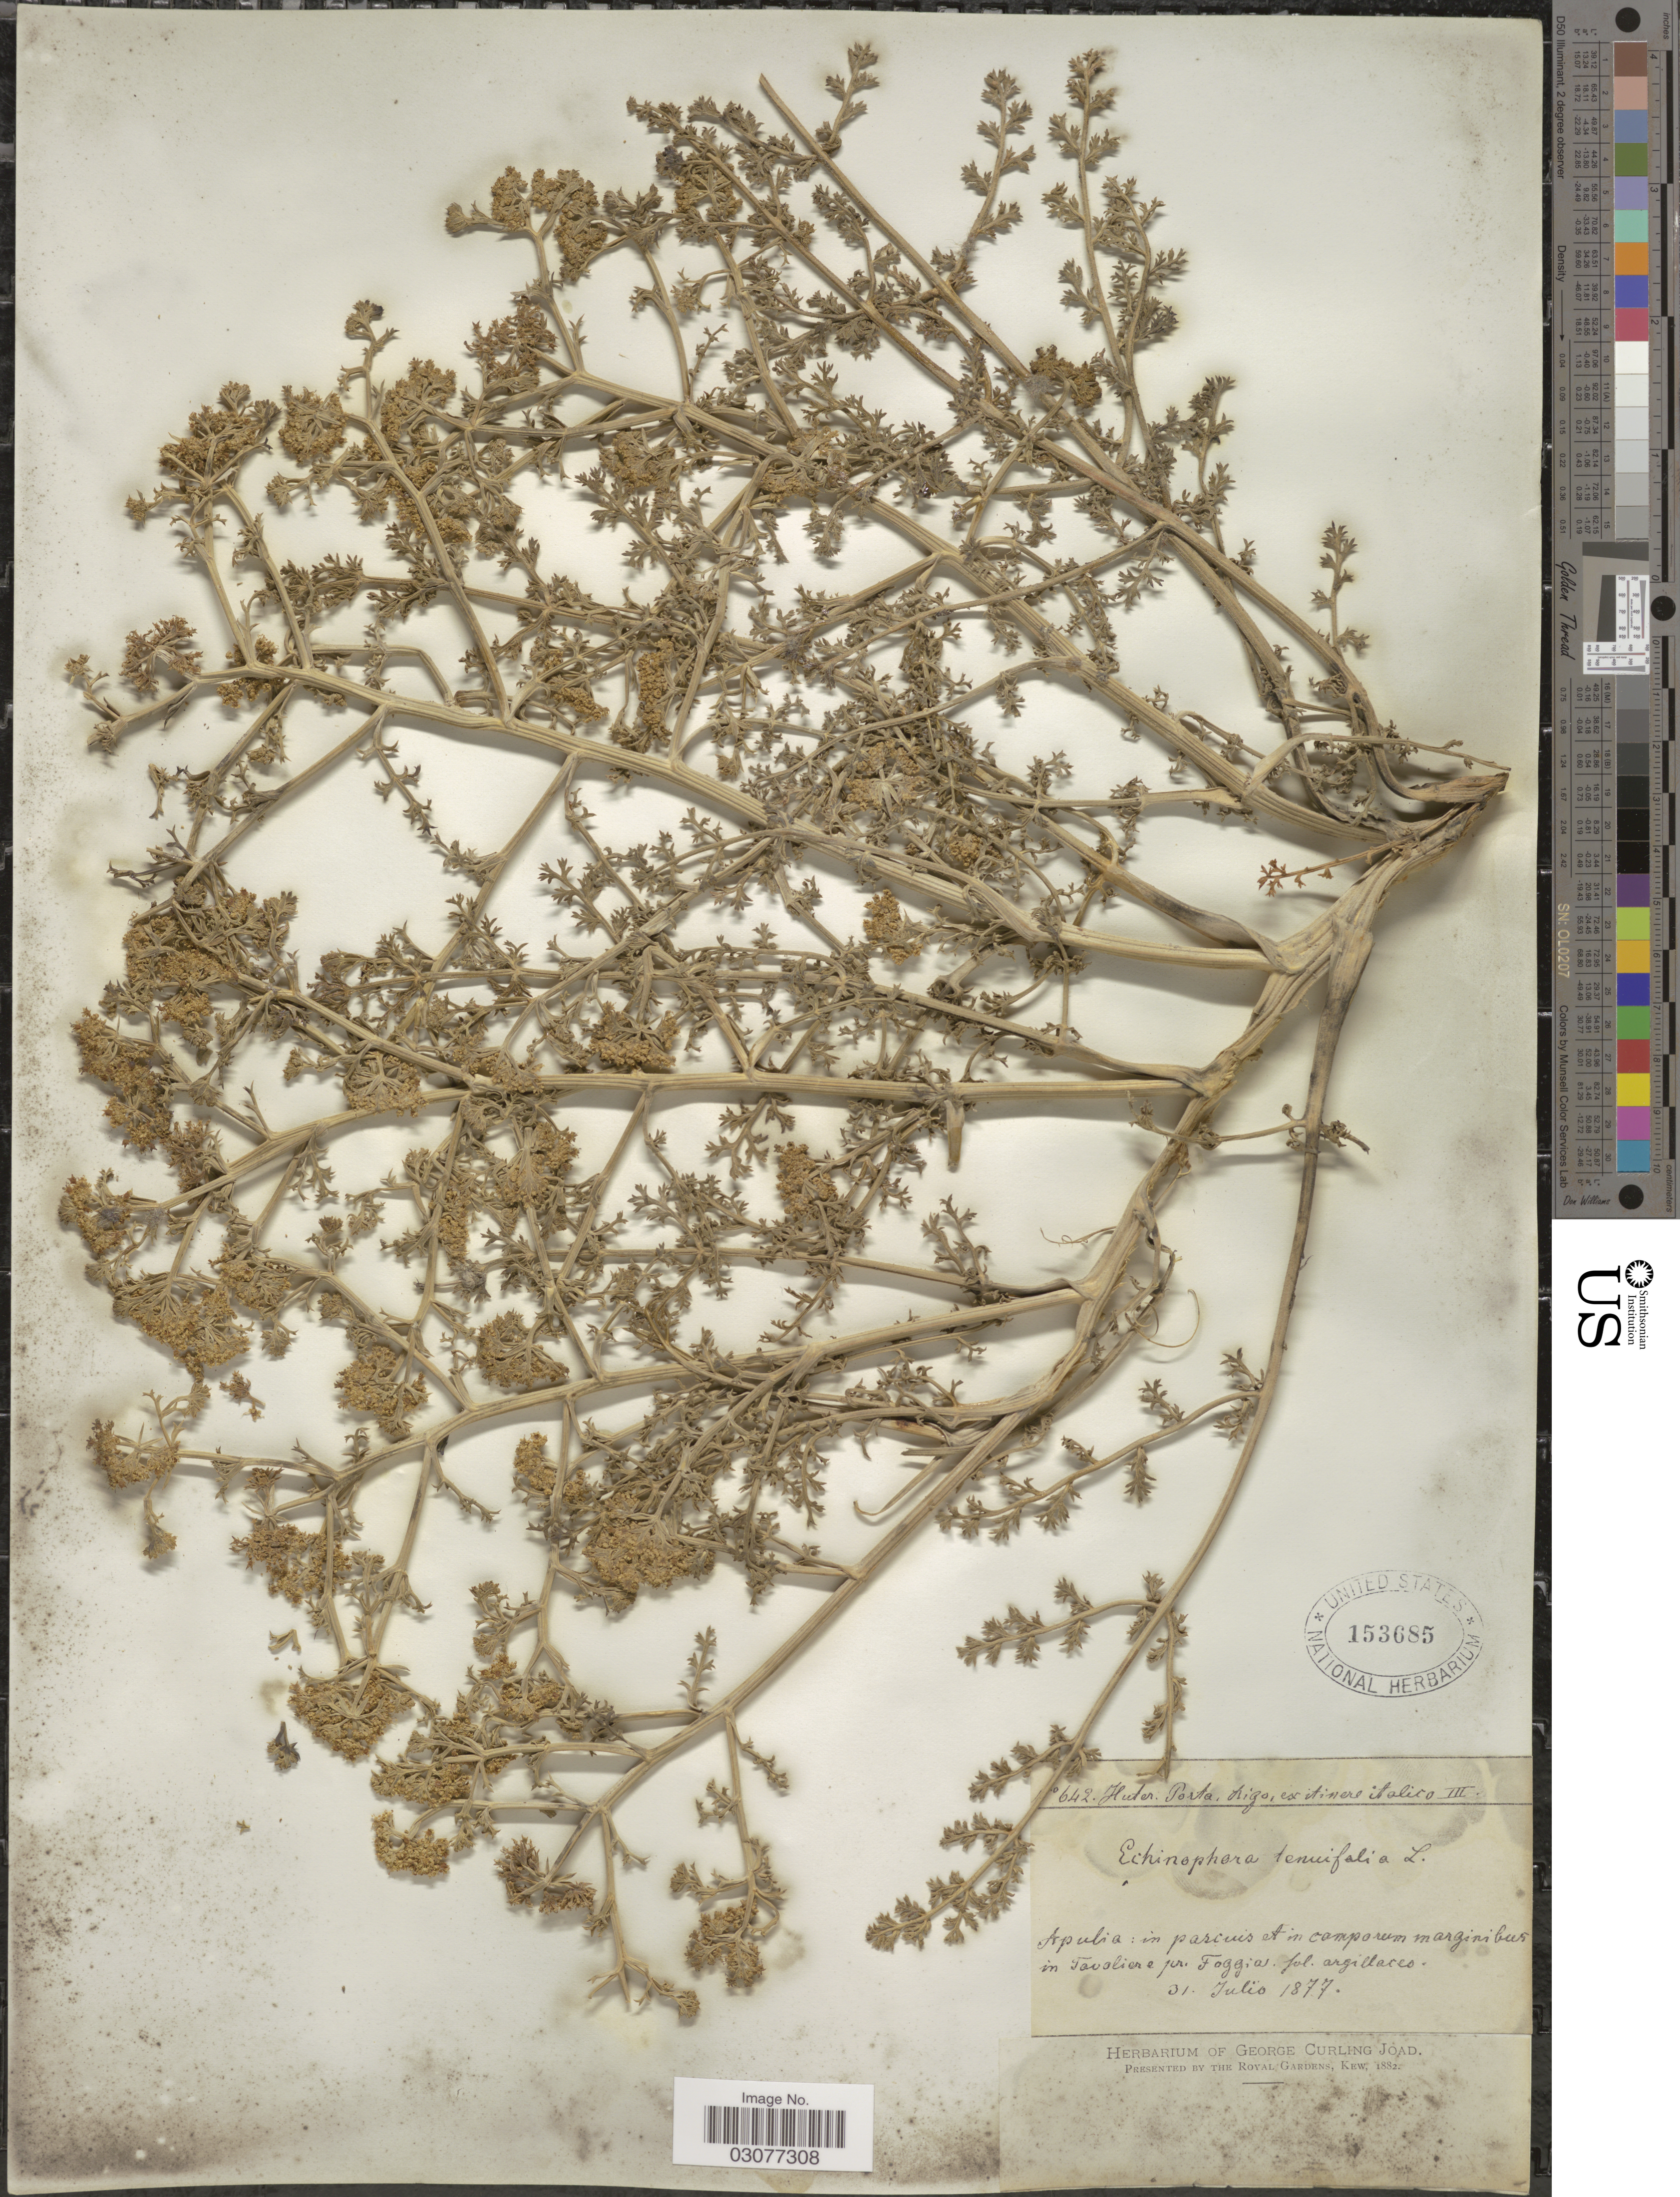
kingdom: Plantae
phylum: Tracheophyta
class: Magnoliopsida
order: Apiales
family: Apiaceae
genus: Echinophora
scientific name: Echinophora tenuifolia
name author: L.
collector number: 642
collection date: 1877-07-31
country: Italy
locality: Apulia: in parcuis et in campo um marginibus in Tavaliere pr. foggia. fol. argillaceo.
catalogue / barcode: US 153685